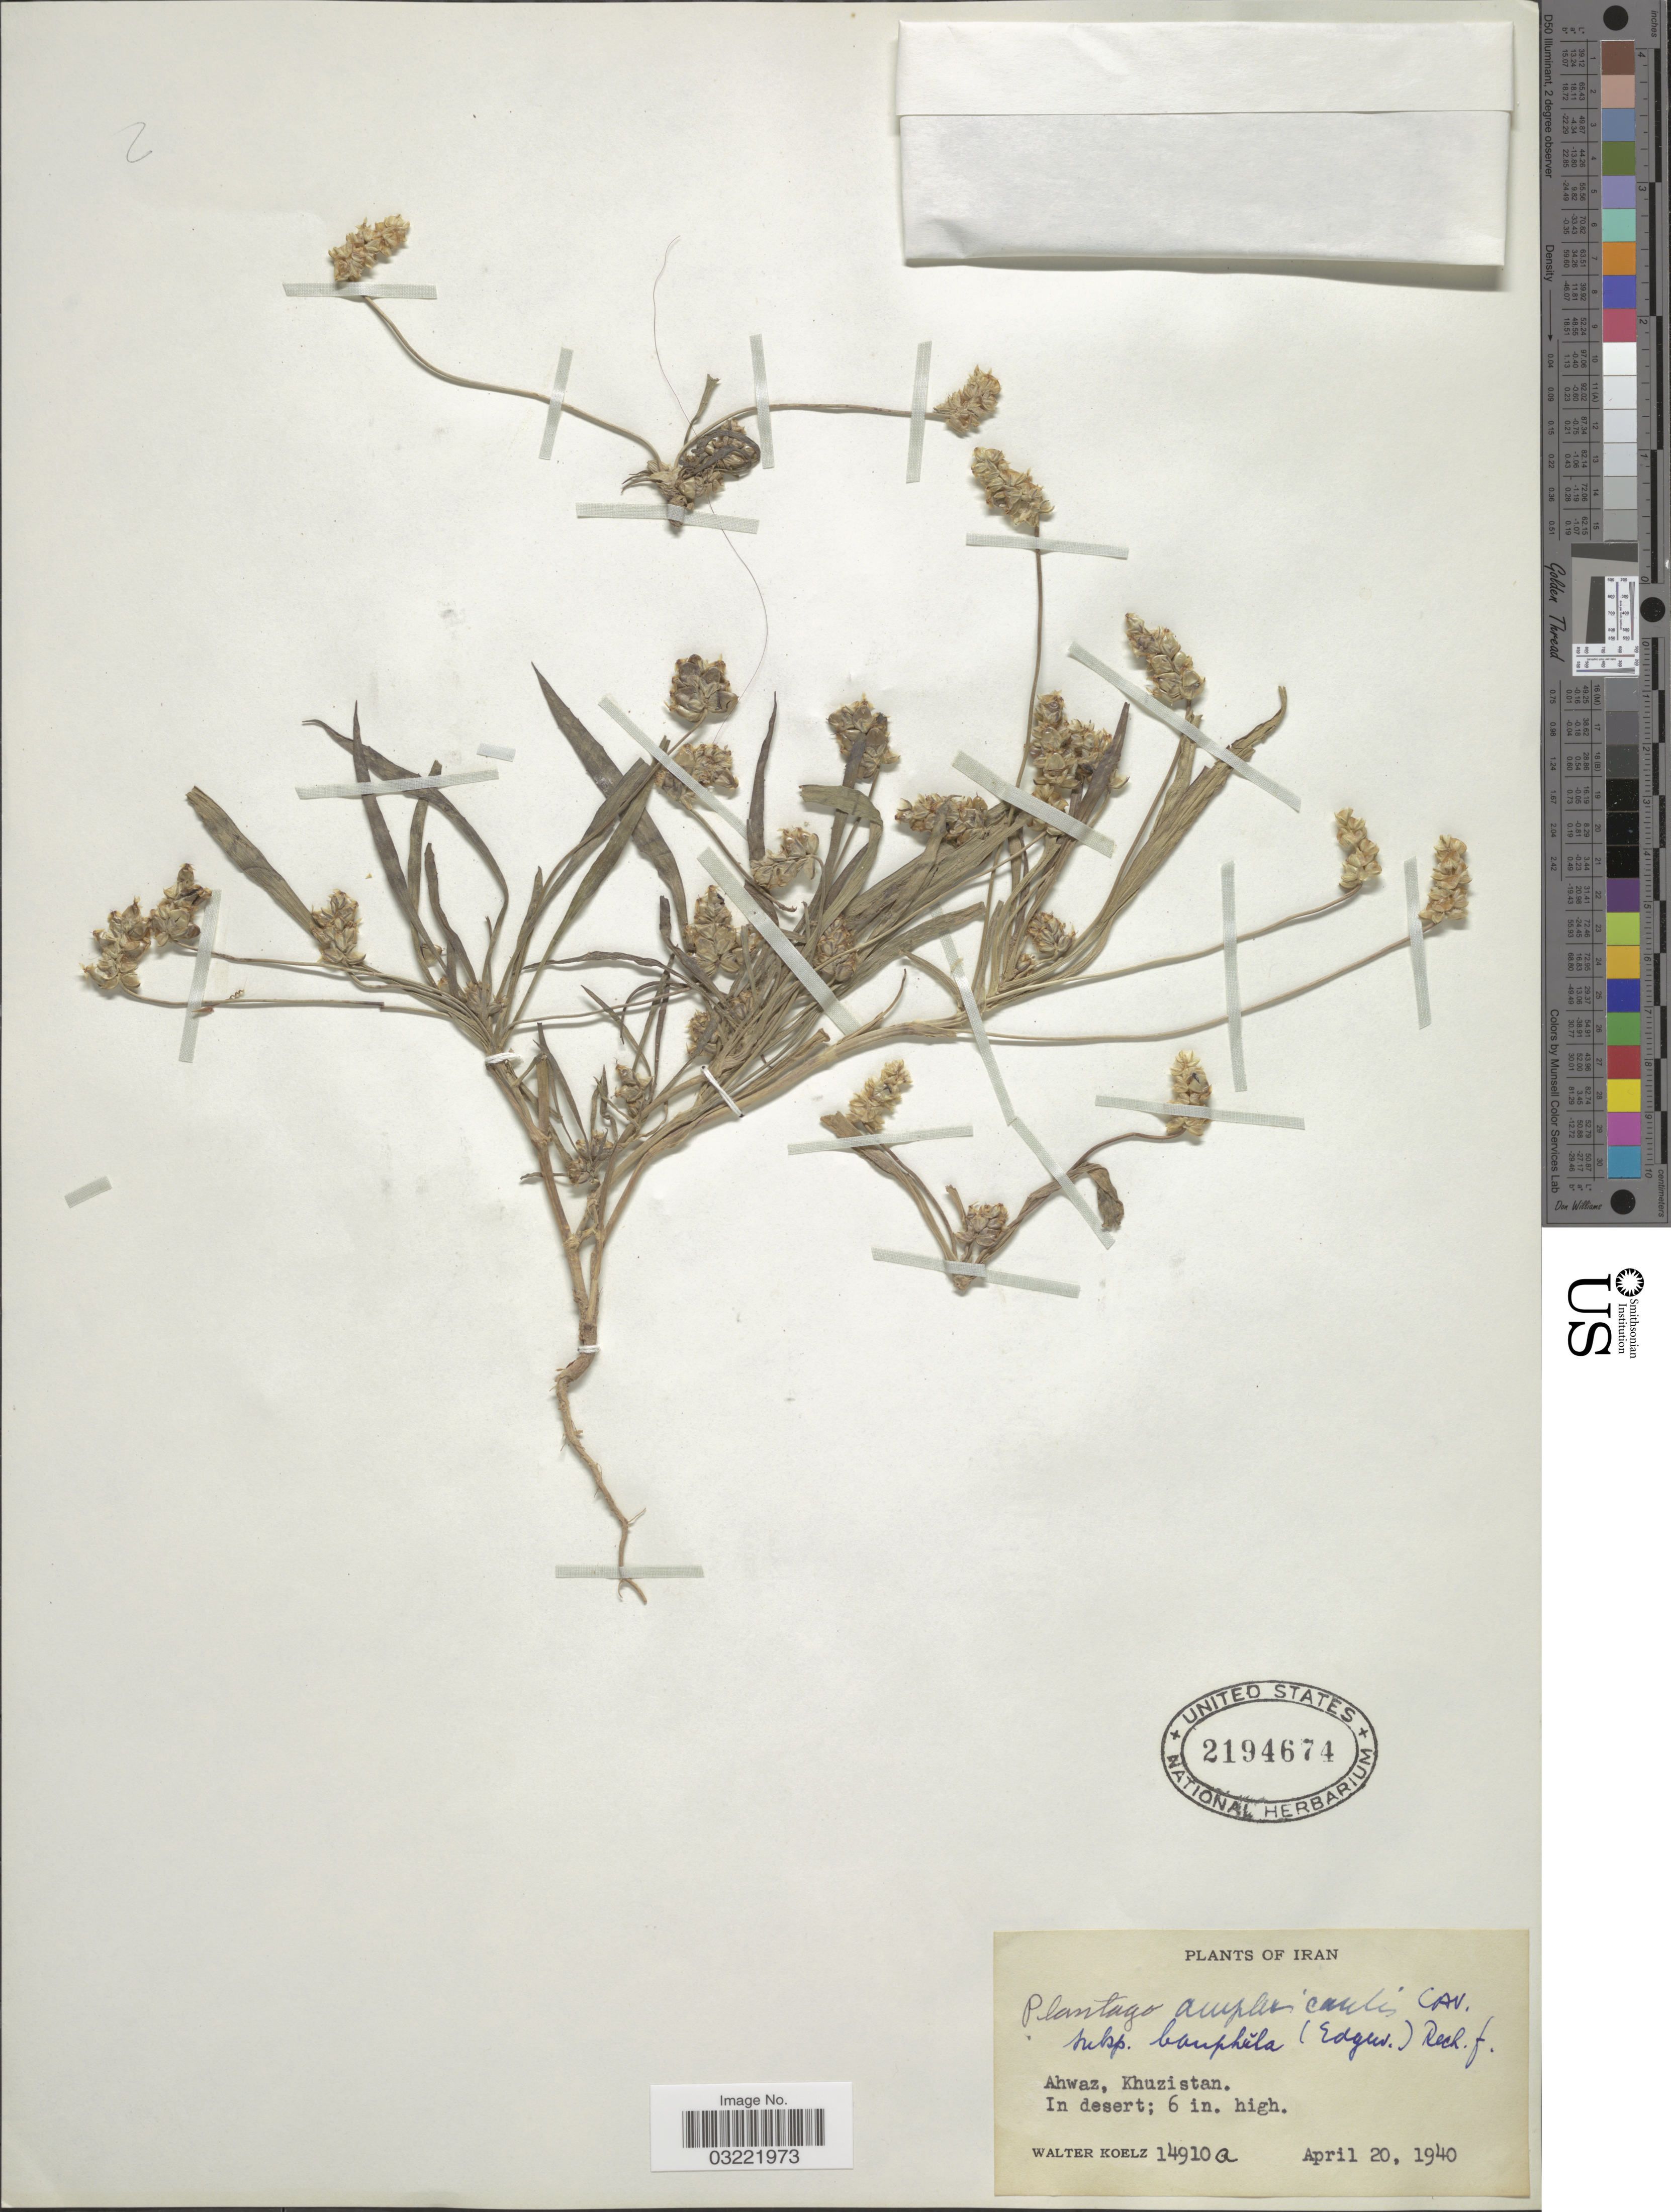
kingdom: Plantae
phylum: Tracheophyta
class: Magnoliopsida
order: Lamiales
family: Plantaginaceae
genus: Plantago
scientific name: Plantago amplexicaulis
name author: Cav.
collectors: W. N. Koelz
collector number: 14910a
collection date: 1940-04-20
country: Iran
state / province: Khuzestan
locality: Ahwaz, Khuzistan.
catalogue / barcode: US 2194674